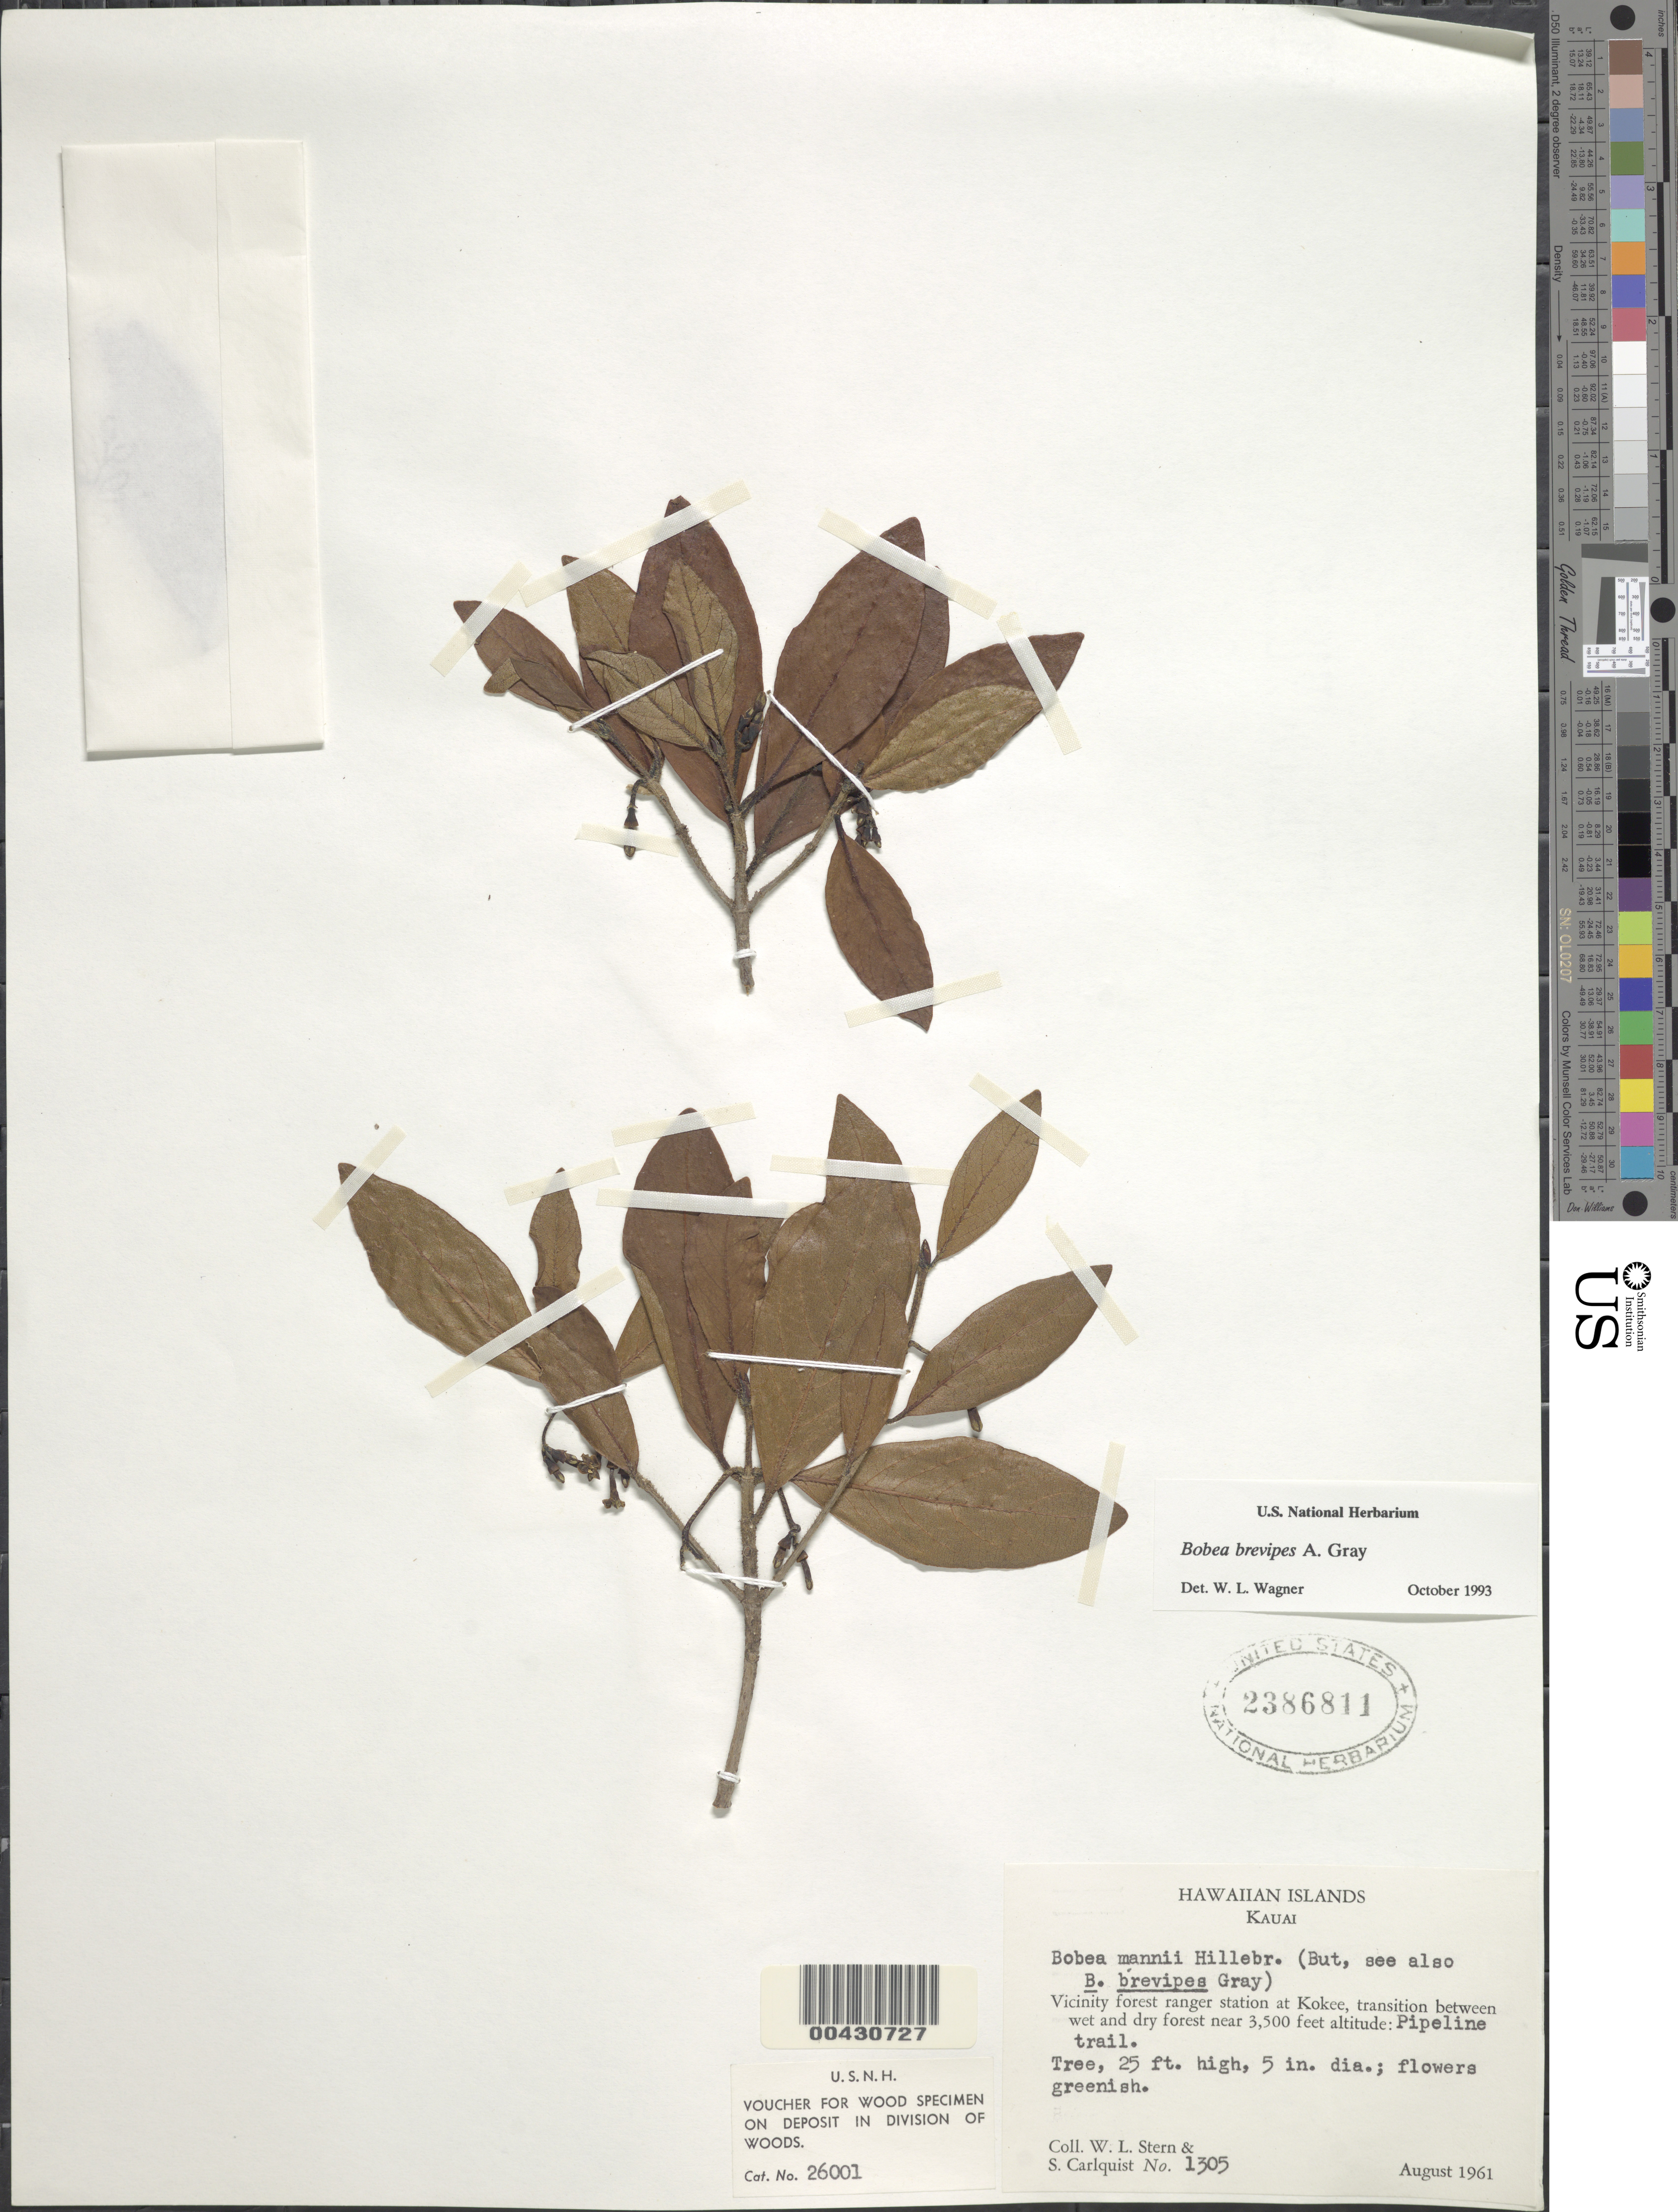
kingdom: Plantae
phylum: Tracheophyta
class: Magnoliopsida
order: Gentianales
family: Rubiaceae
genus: Bobea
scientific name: Bobea brevipes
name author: A. Gray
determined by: Wagner, W. L., (BOT), Smithsonian Institution - National Museum of Natural History (UNITED STATES)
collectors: W. L. Stern & S. Carlquist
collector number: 1305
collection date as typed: Aug 1961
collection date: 1961-08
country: United States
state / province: Hawaii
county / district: Kauai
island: Kaua'i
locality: Vicinity forest ranger station at Kokee, Pipeline trail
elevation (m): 1067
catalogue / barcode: US 2386811